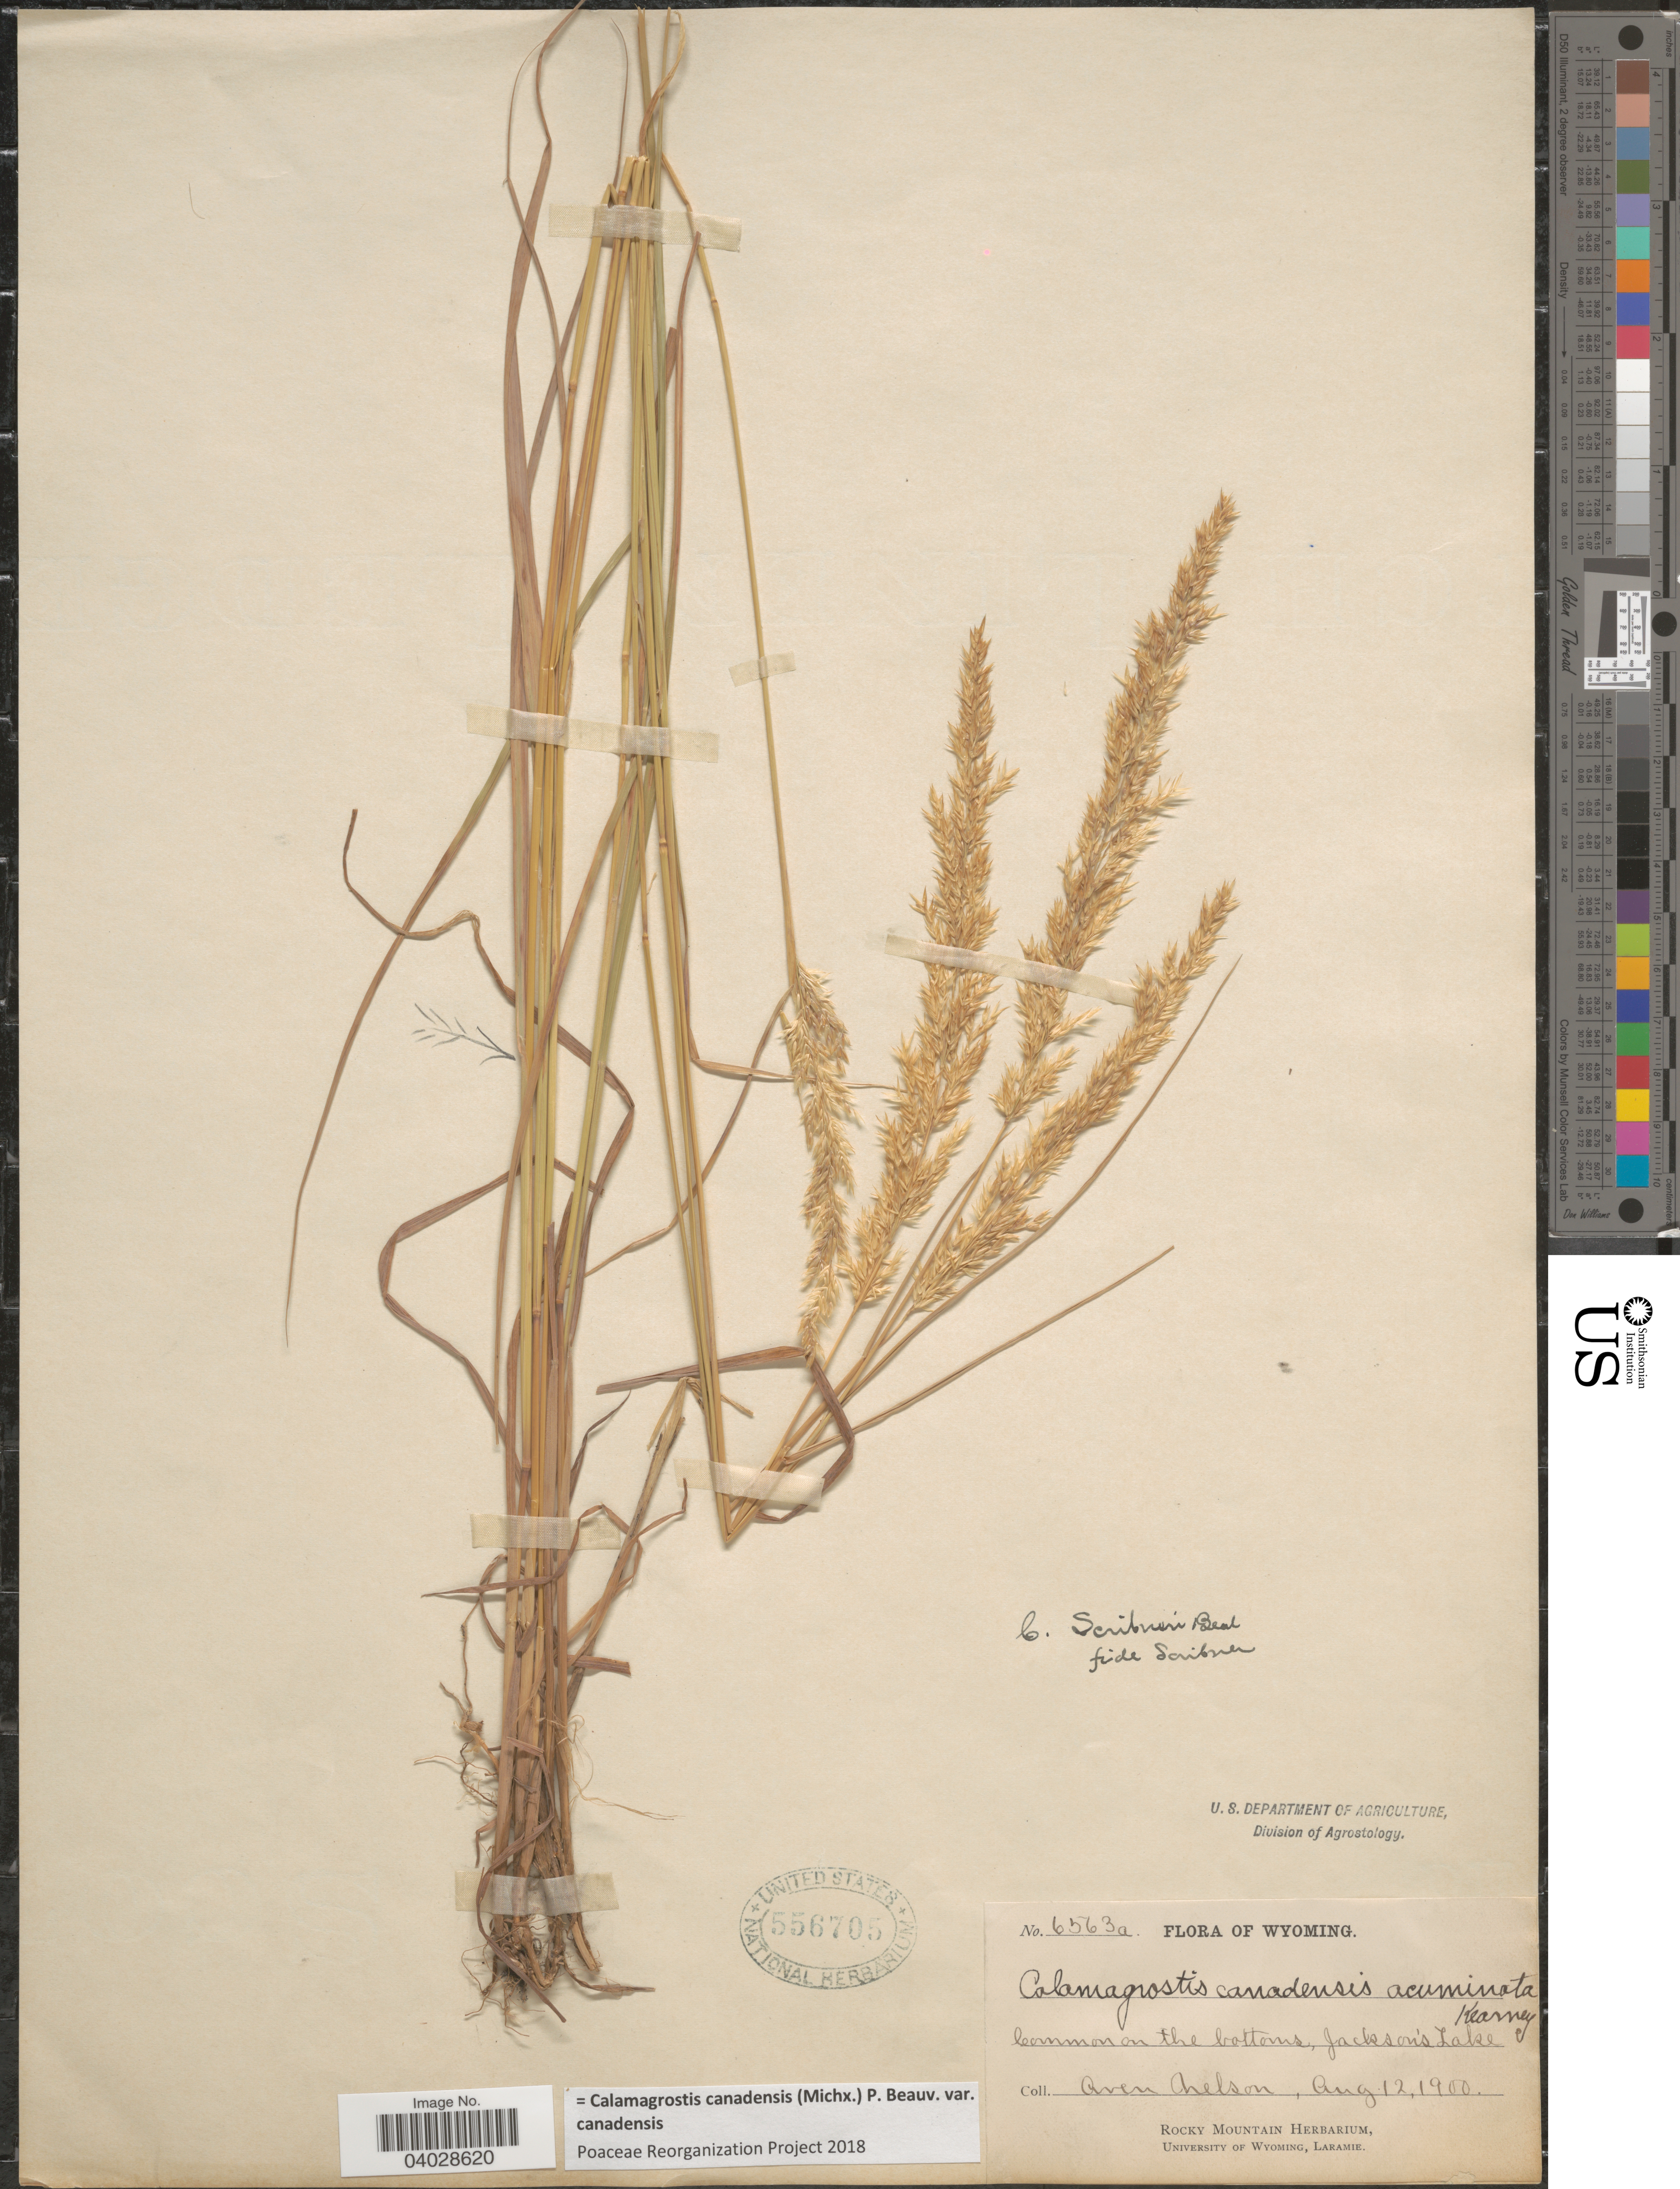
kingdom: Plantae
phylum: Tracheophyta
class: Liliopsida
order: Poales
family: Poaceae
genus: Calamagrostis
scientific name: Calamagrostis canadensis var. canadensis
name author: (Michx.) P. Beauv.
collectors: A. Nelson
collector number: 6563a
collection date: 1900-08-12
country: United States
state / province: Wyoming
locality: On the bottoms, Jackson's Lake.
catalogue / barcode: US 556705